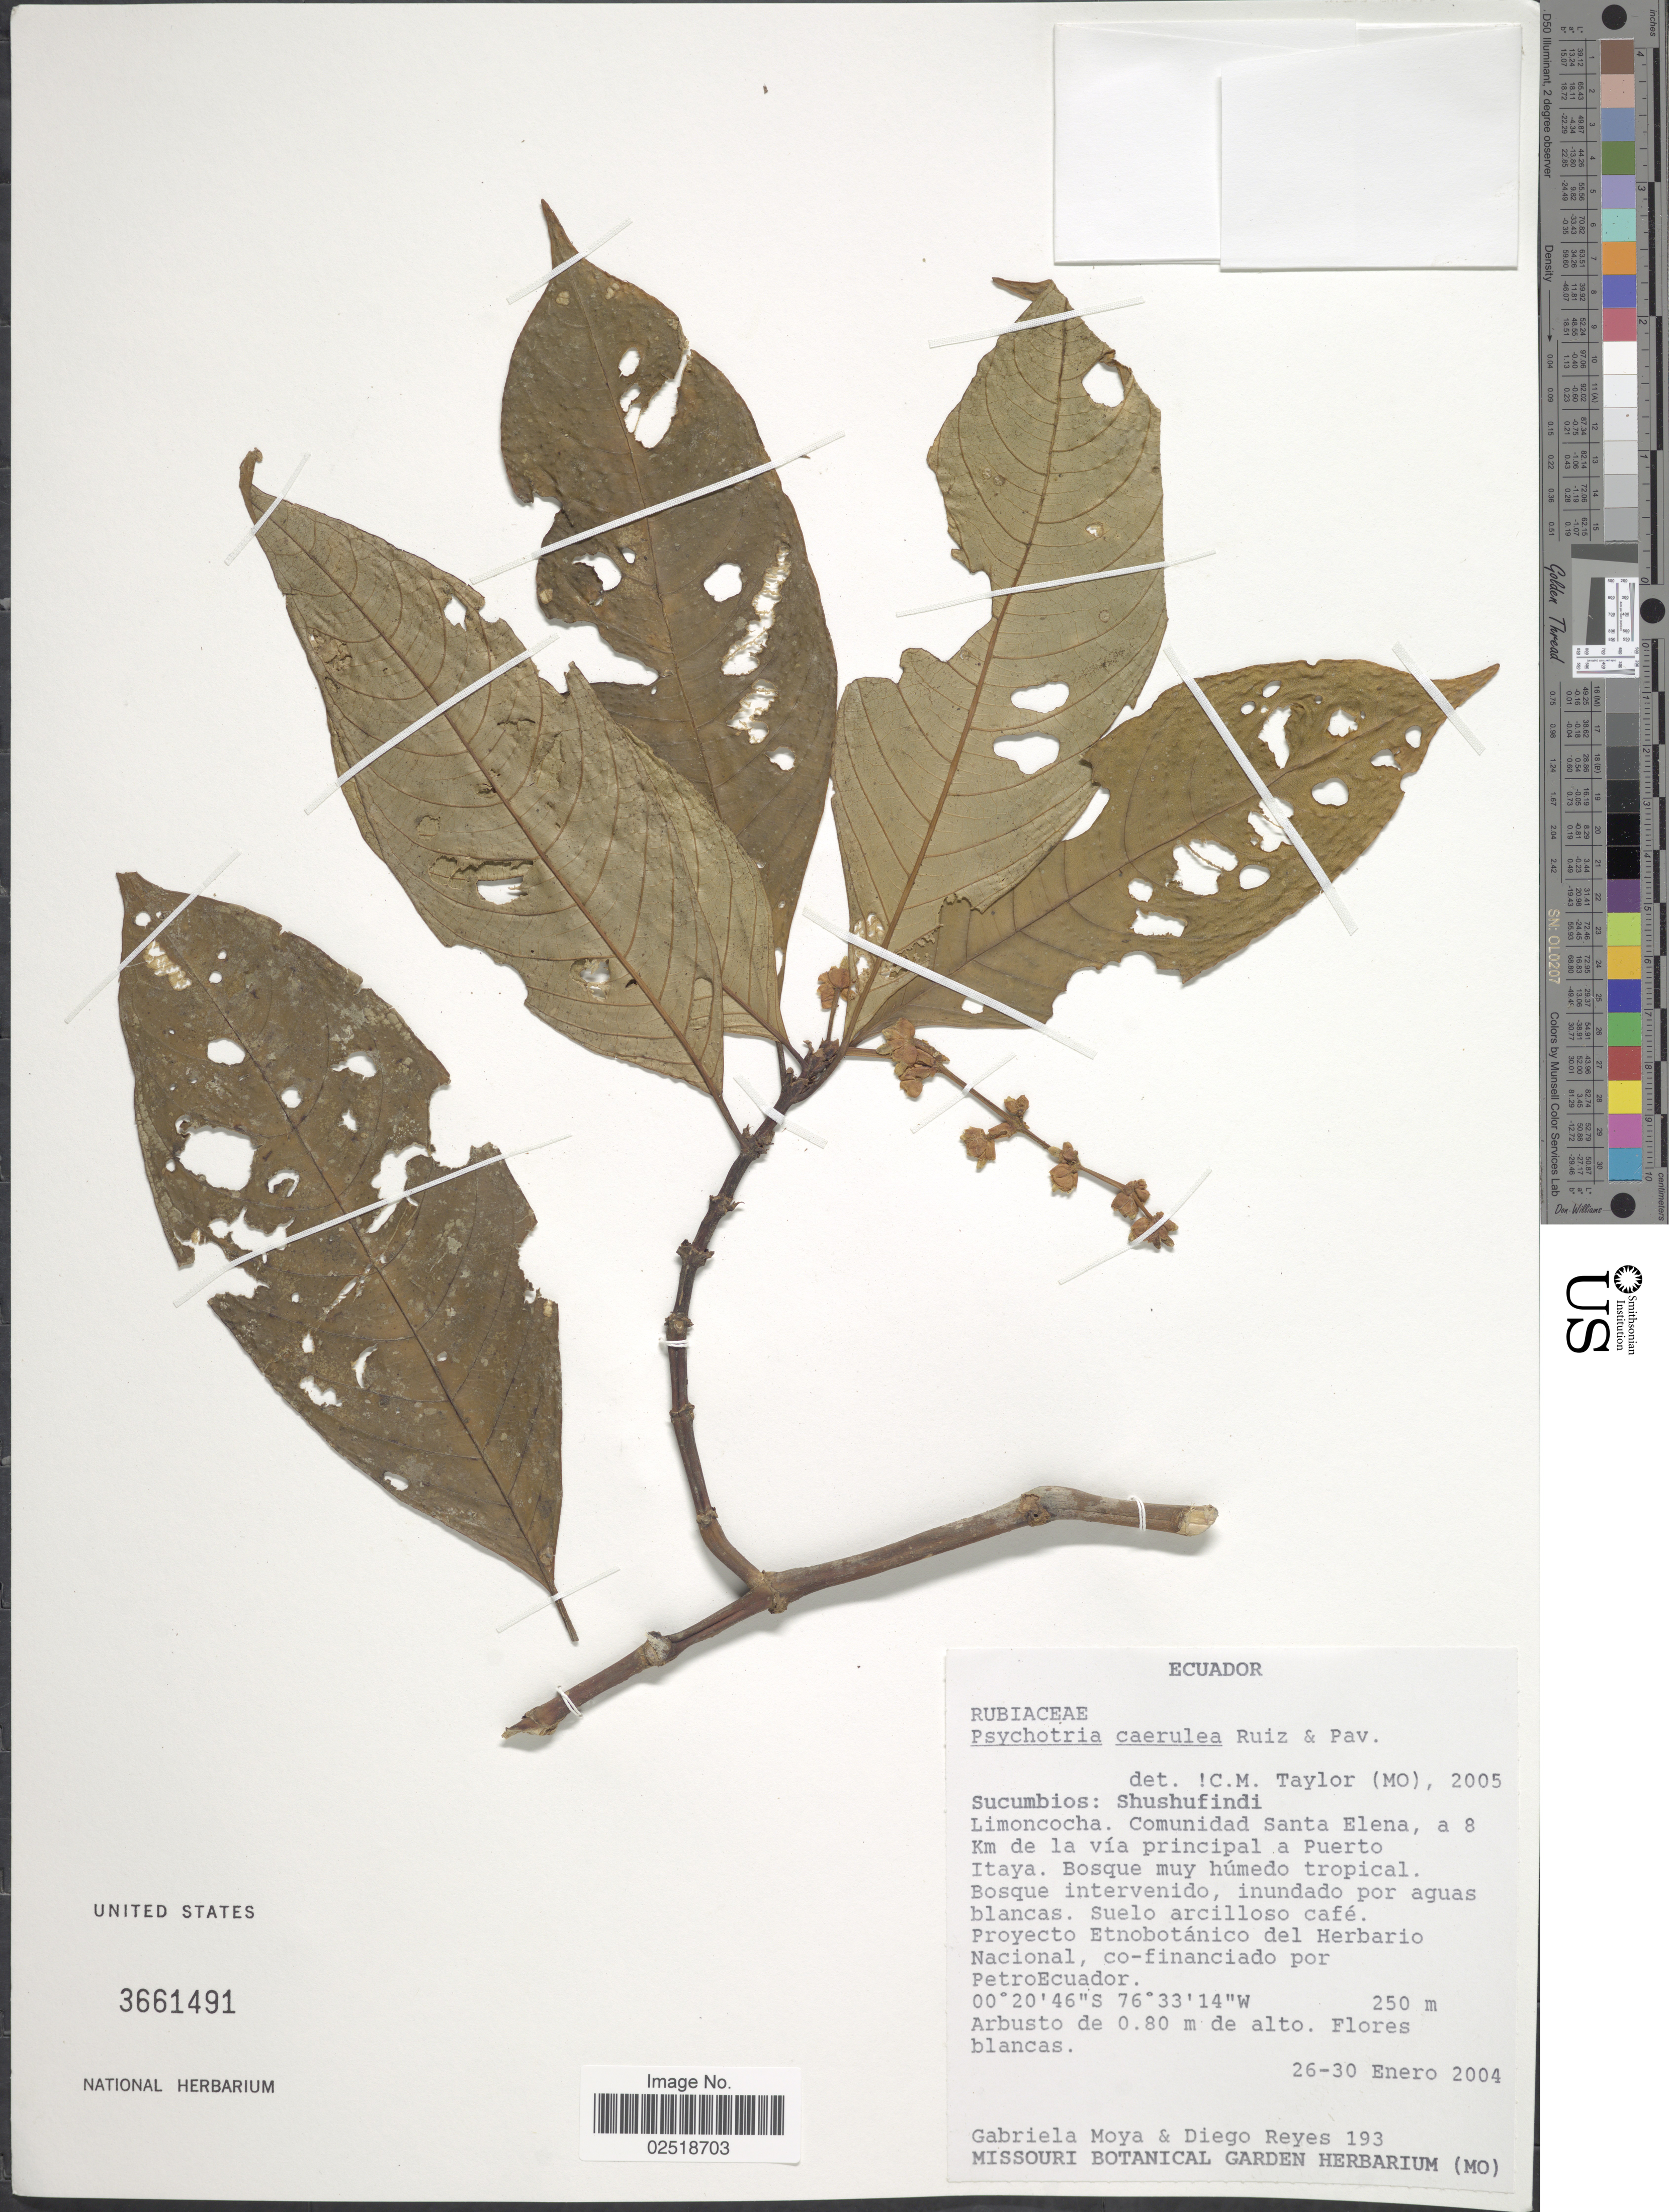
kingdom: Plantae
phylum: Tracheophyta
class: Magnoliopsida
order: Gentianales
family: Rubiaceae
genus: Psychotria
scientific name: Psychotria caerulea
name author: Ruiz & Pav.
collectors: G. Moya & D. Reyes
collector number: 193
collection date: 2004-01-26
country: Ecuador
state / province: Sucumbíos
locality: Shushufindi, Limoncocha. Comunidad Santa Elena, a 8 Km de la vía principal a Puerto Itaya. Bosque muy húmedo tropical. Bosque intervenido, inundado por aguas blancas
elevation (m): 250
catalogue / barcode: US 3661491